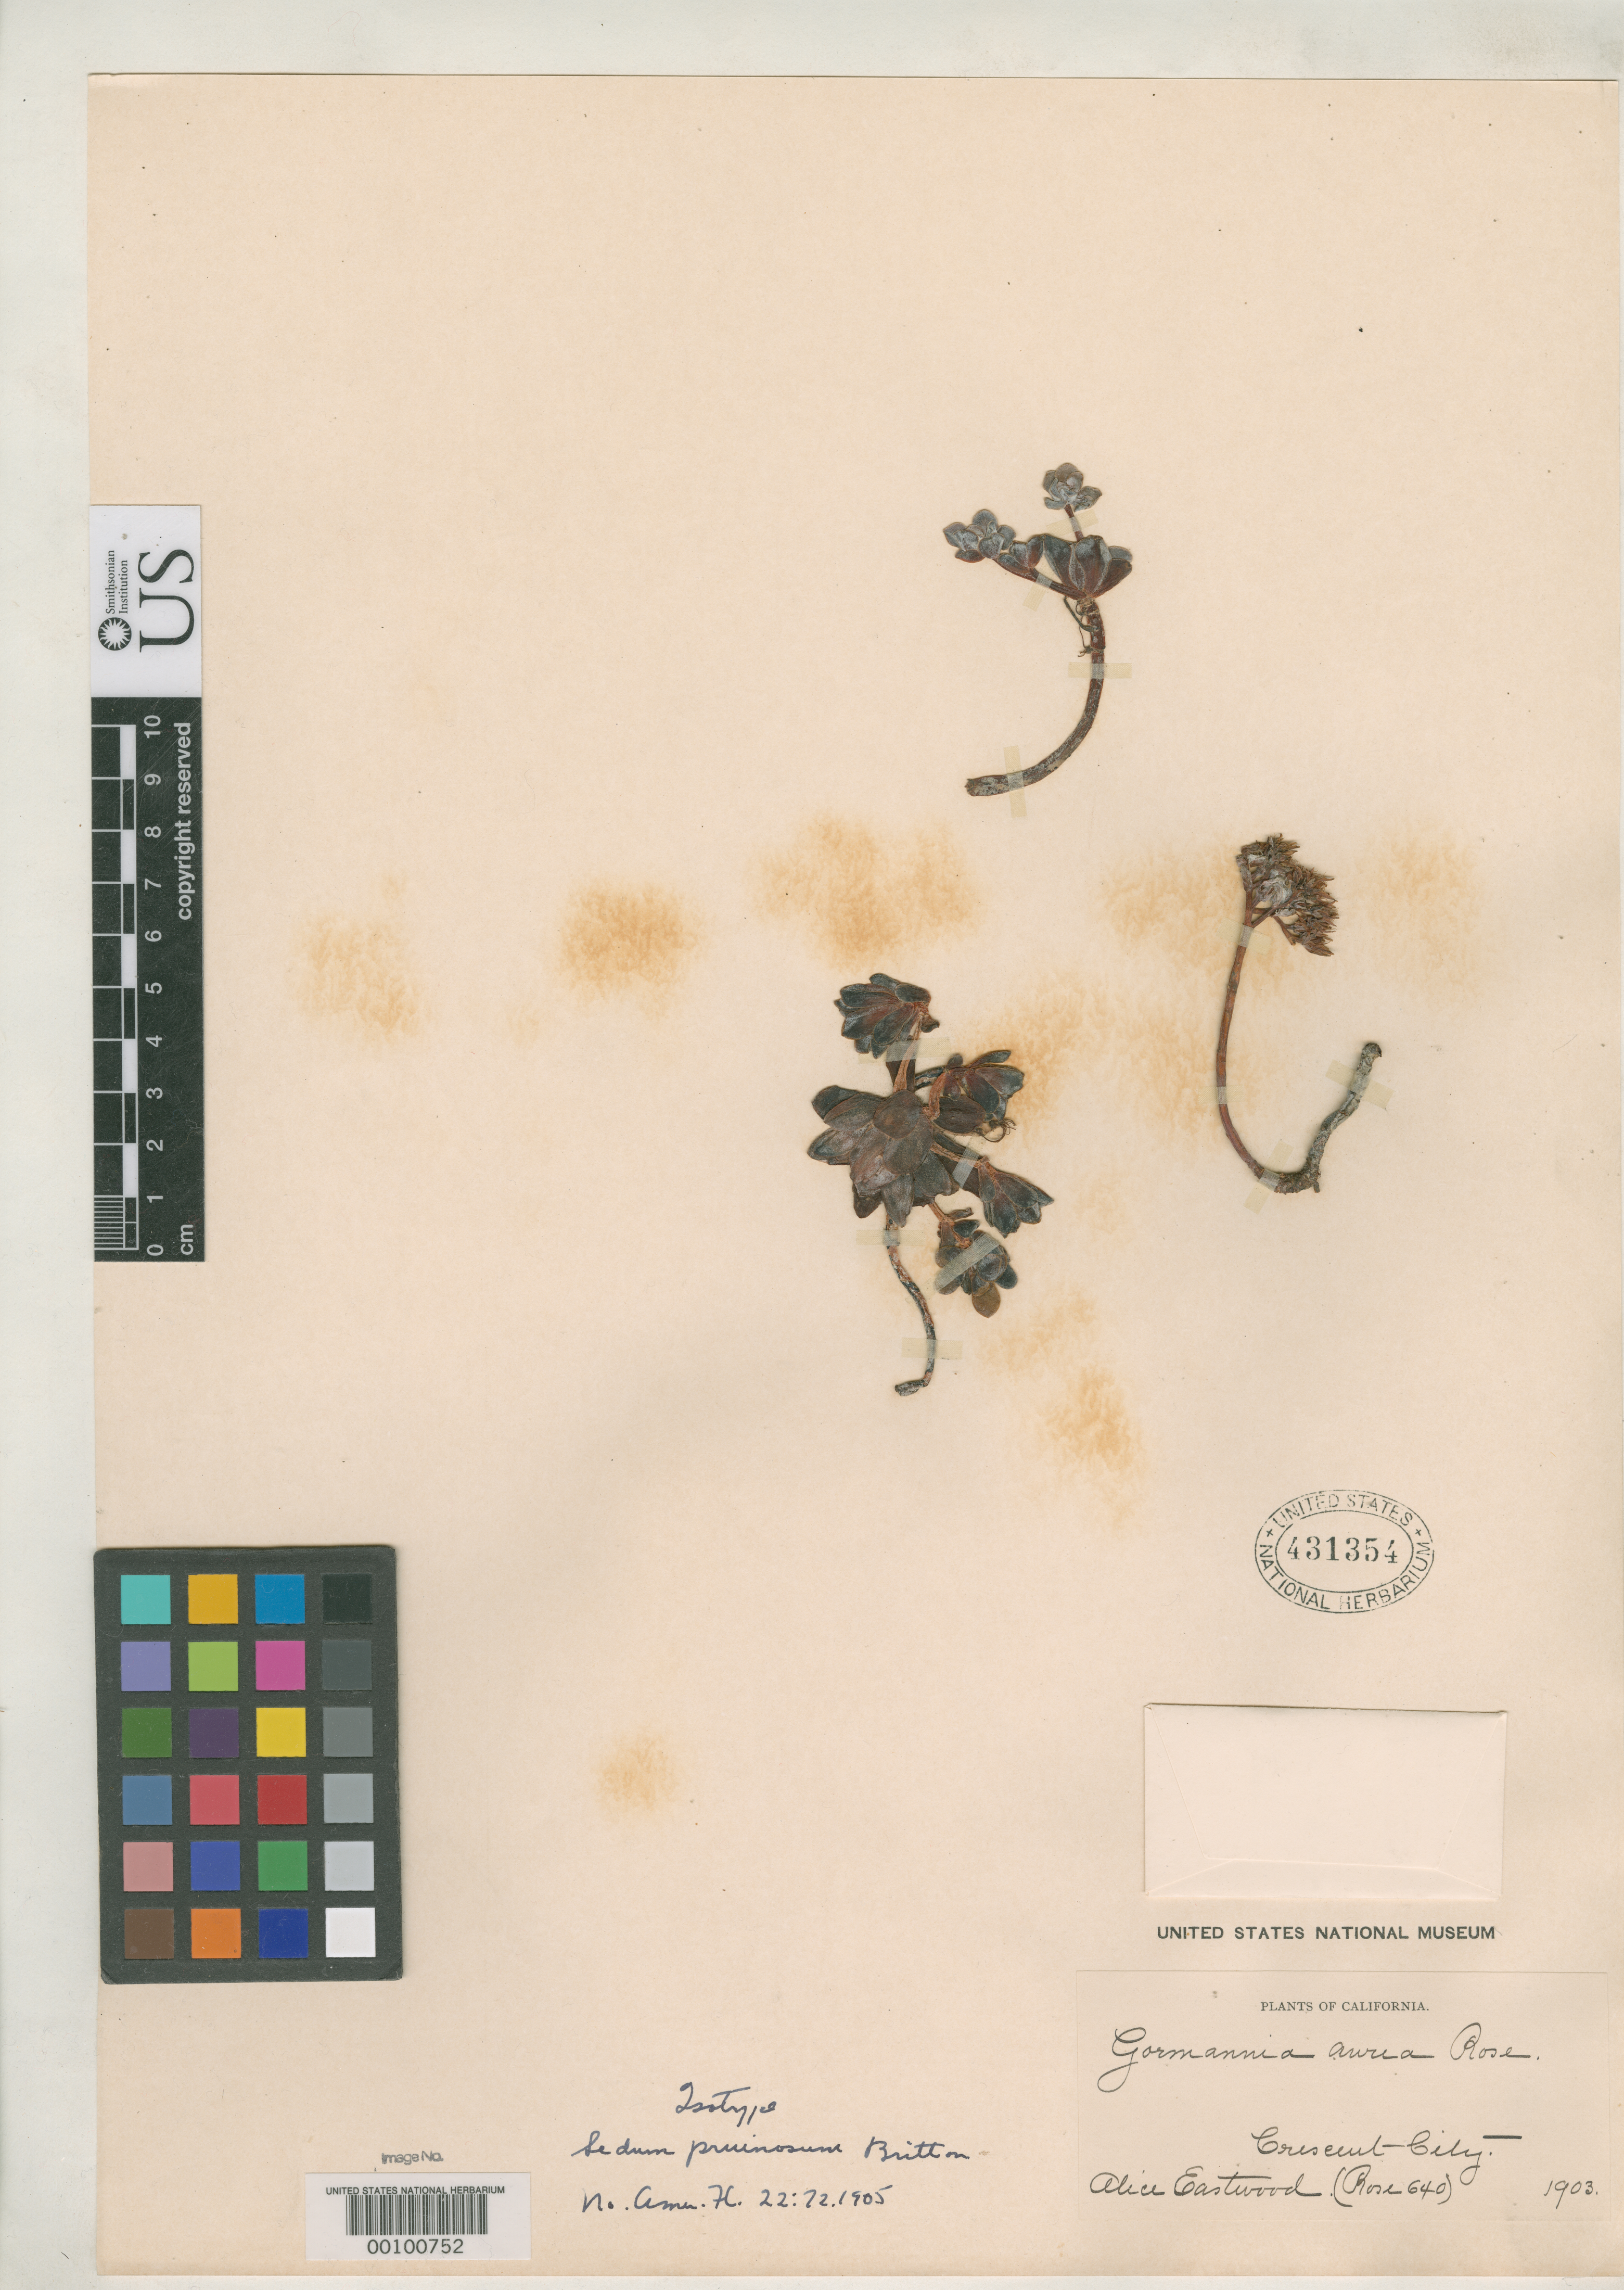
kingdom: Plantae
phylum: Tracheophyta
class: Magnoliopsida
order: Saxifragales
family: Crassulaceae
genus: Sedum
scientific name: Sedum pruinosum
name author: Britton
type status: Isotype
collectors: A. Eastwood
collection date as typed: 1903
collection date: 1903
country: United States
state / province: California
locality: Crescent City.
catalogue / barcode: US 431354